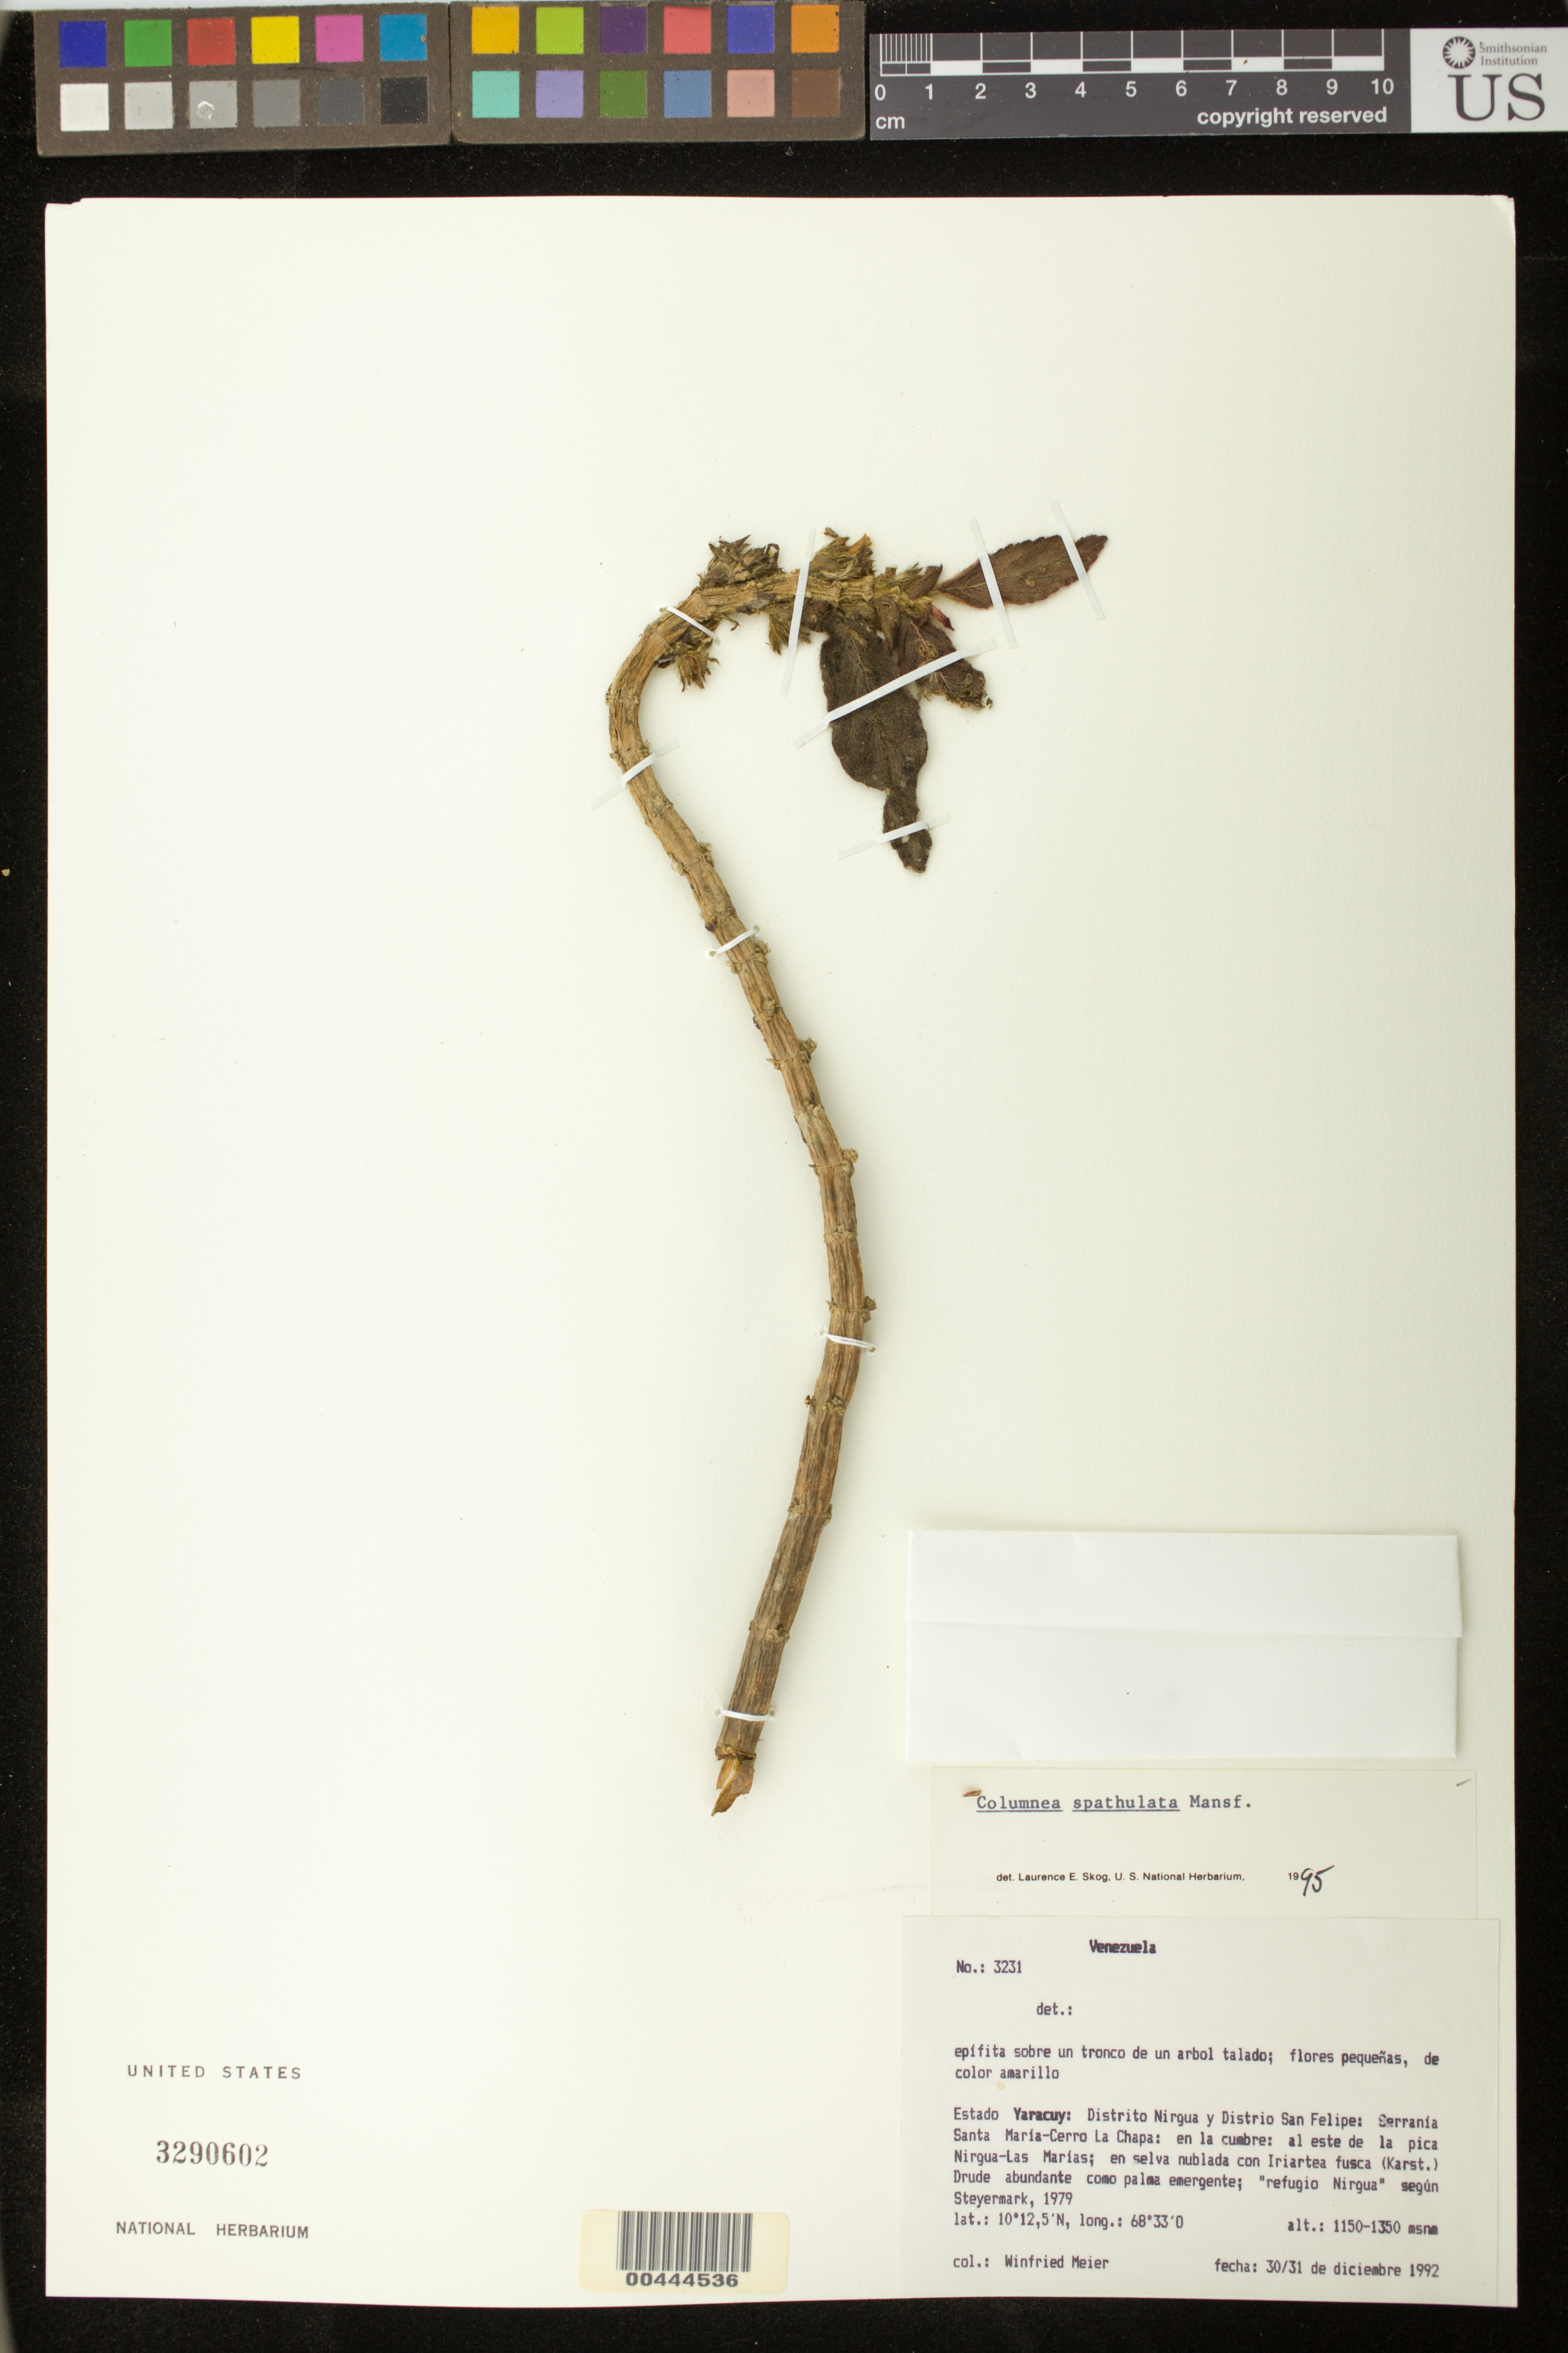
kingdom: Plantae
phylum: Tracheophyta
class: Magnoliopsida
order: Lamiales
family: Gesneriaceae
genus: Columnea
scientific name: Columnea spathulata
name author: Mansf.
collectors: W. Meier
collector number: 3231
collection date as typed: Dec 1992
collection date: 1992-12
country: Venezuela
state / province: Yaracuy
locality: Between Nirgua Dist. and San Felipe distrio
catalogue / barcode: US 3290602